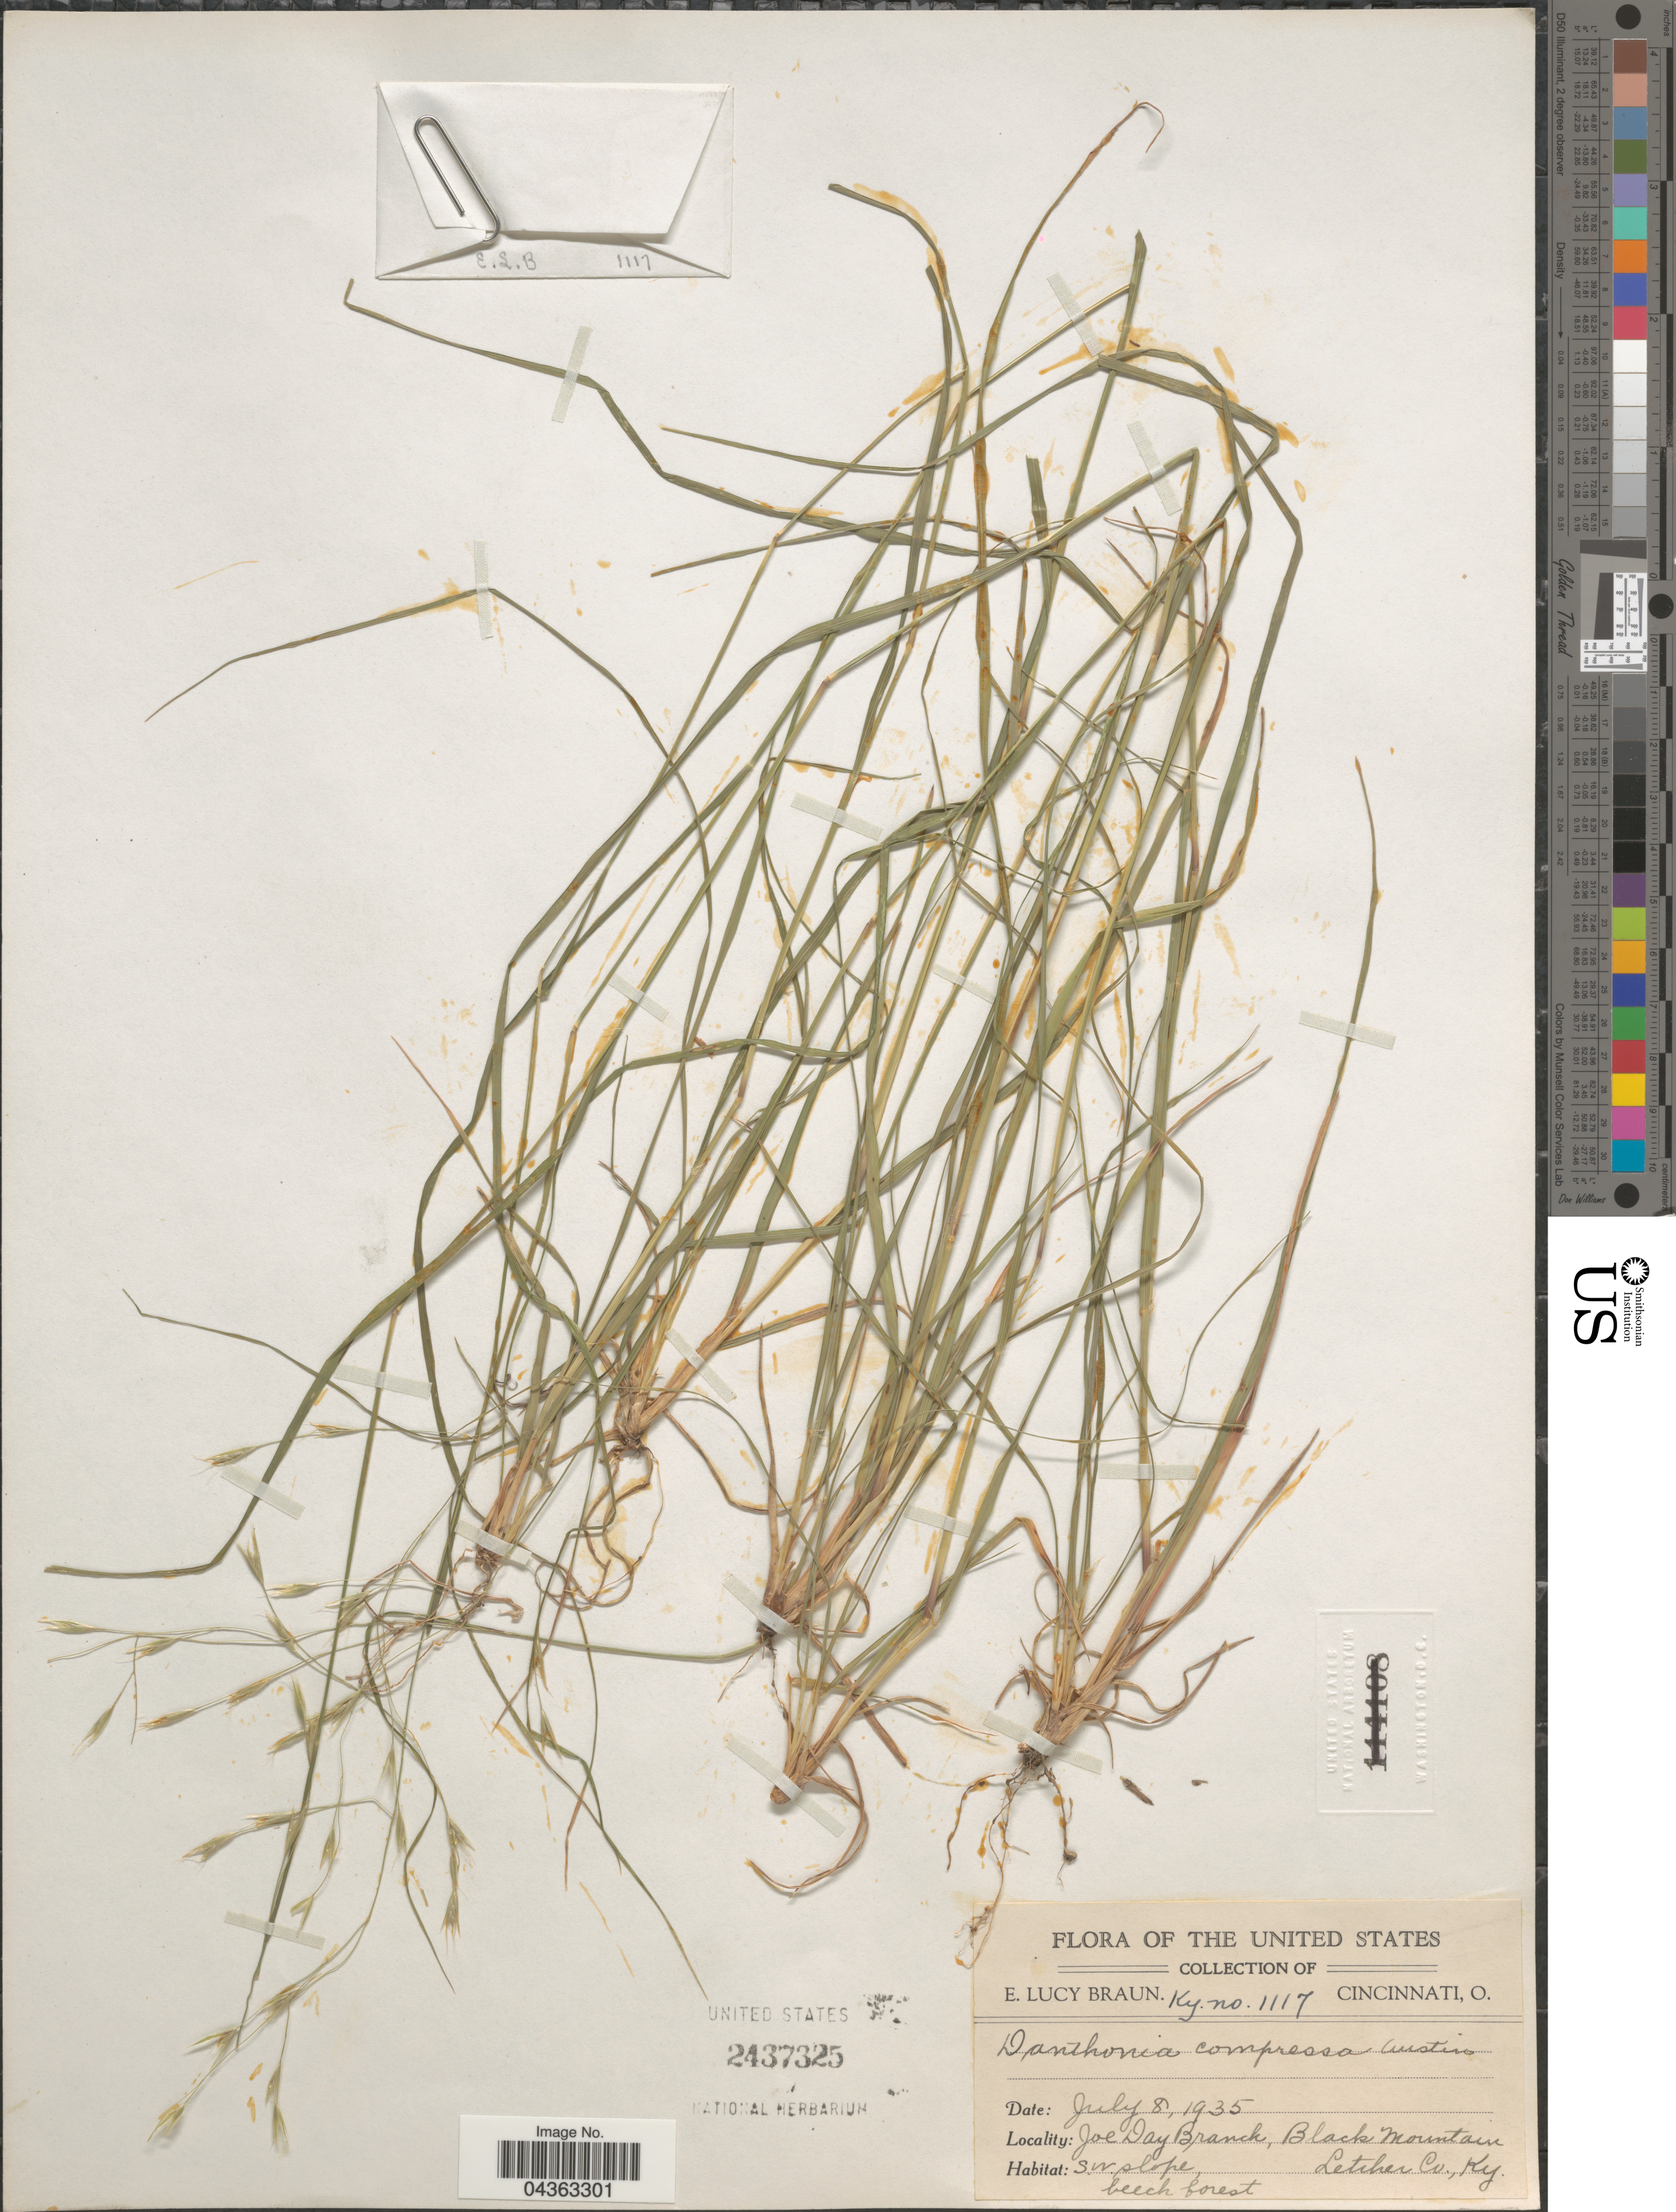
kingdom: Plantae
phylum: Tracheophyta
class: Liliopsida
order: Poales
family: Poaceae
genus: Danthonia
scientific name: Danthonia compressa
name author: Austin in F. Peck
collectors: E. L. Braun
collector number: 1117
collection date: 1935-07-08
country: United States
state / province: Kentucky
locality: Joe Day Branch, Black Mountain. S.W. slope. Letcher Co.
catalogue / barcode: US 2437325